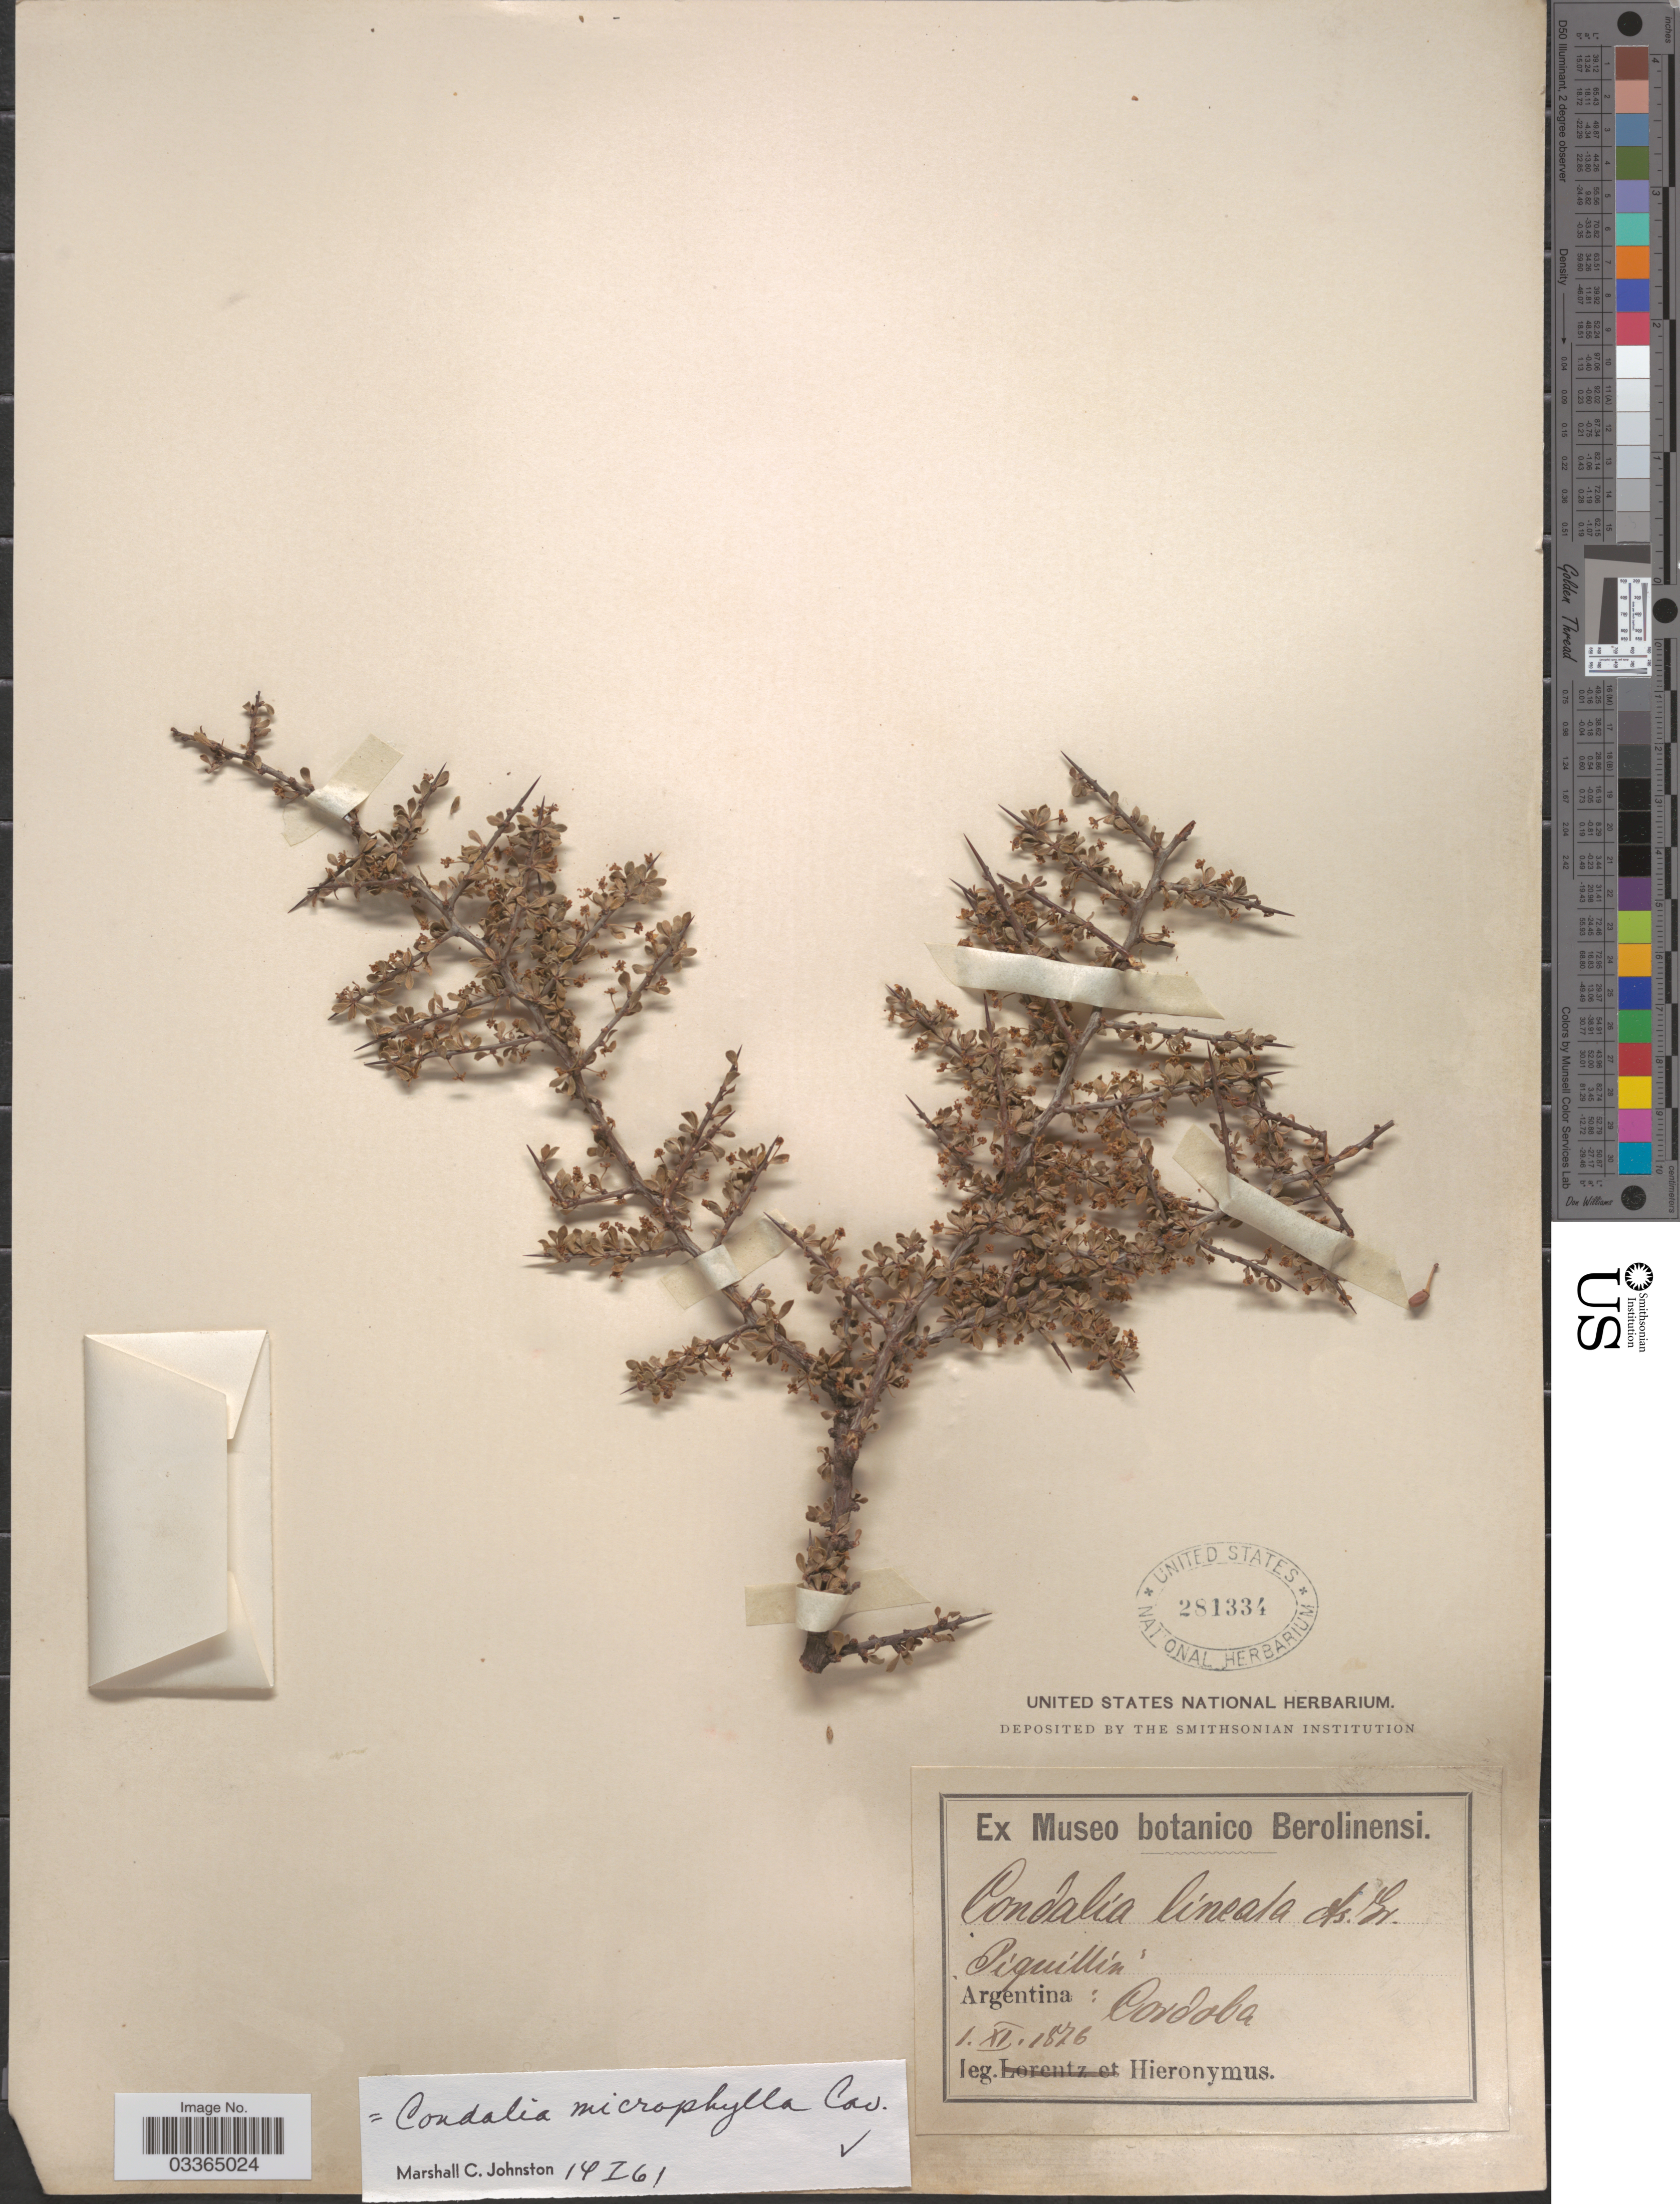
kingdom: Plantae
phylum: Tracheophyta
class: Magnoliopsida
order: Rosales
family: Rhamnaceae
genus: Condalia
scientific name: Condalia microphylla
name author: Cav.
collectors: -. Hieronymus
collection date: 1876-11-01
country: Argentina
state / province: Cordoba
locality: Piquillín.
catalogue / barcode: US 281334